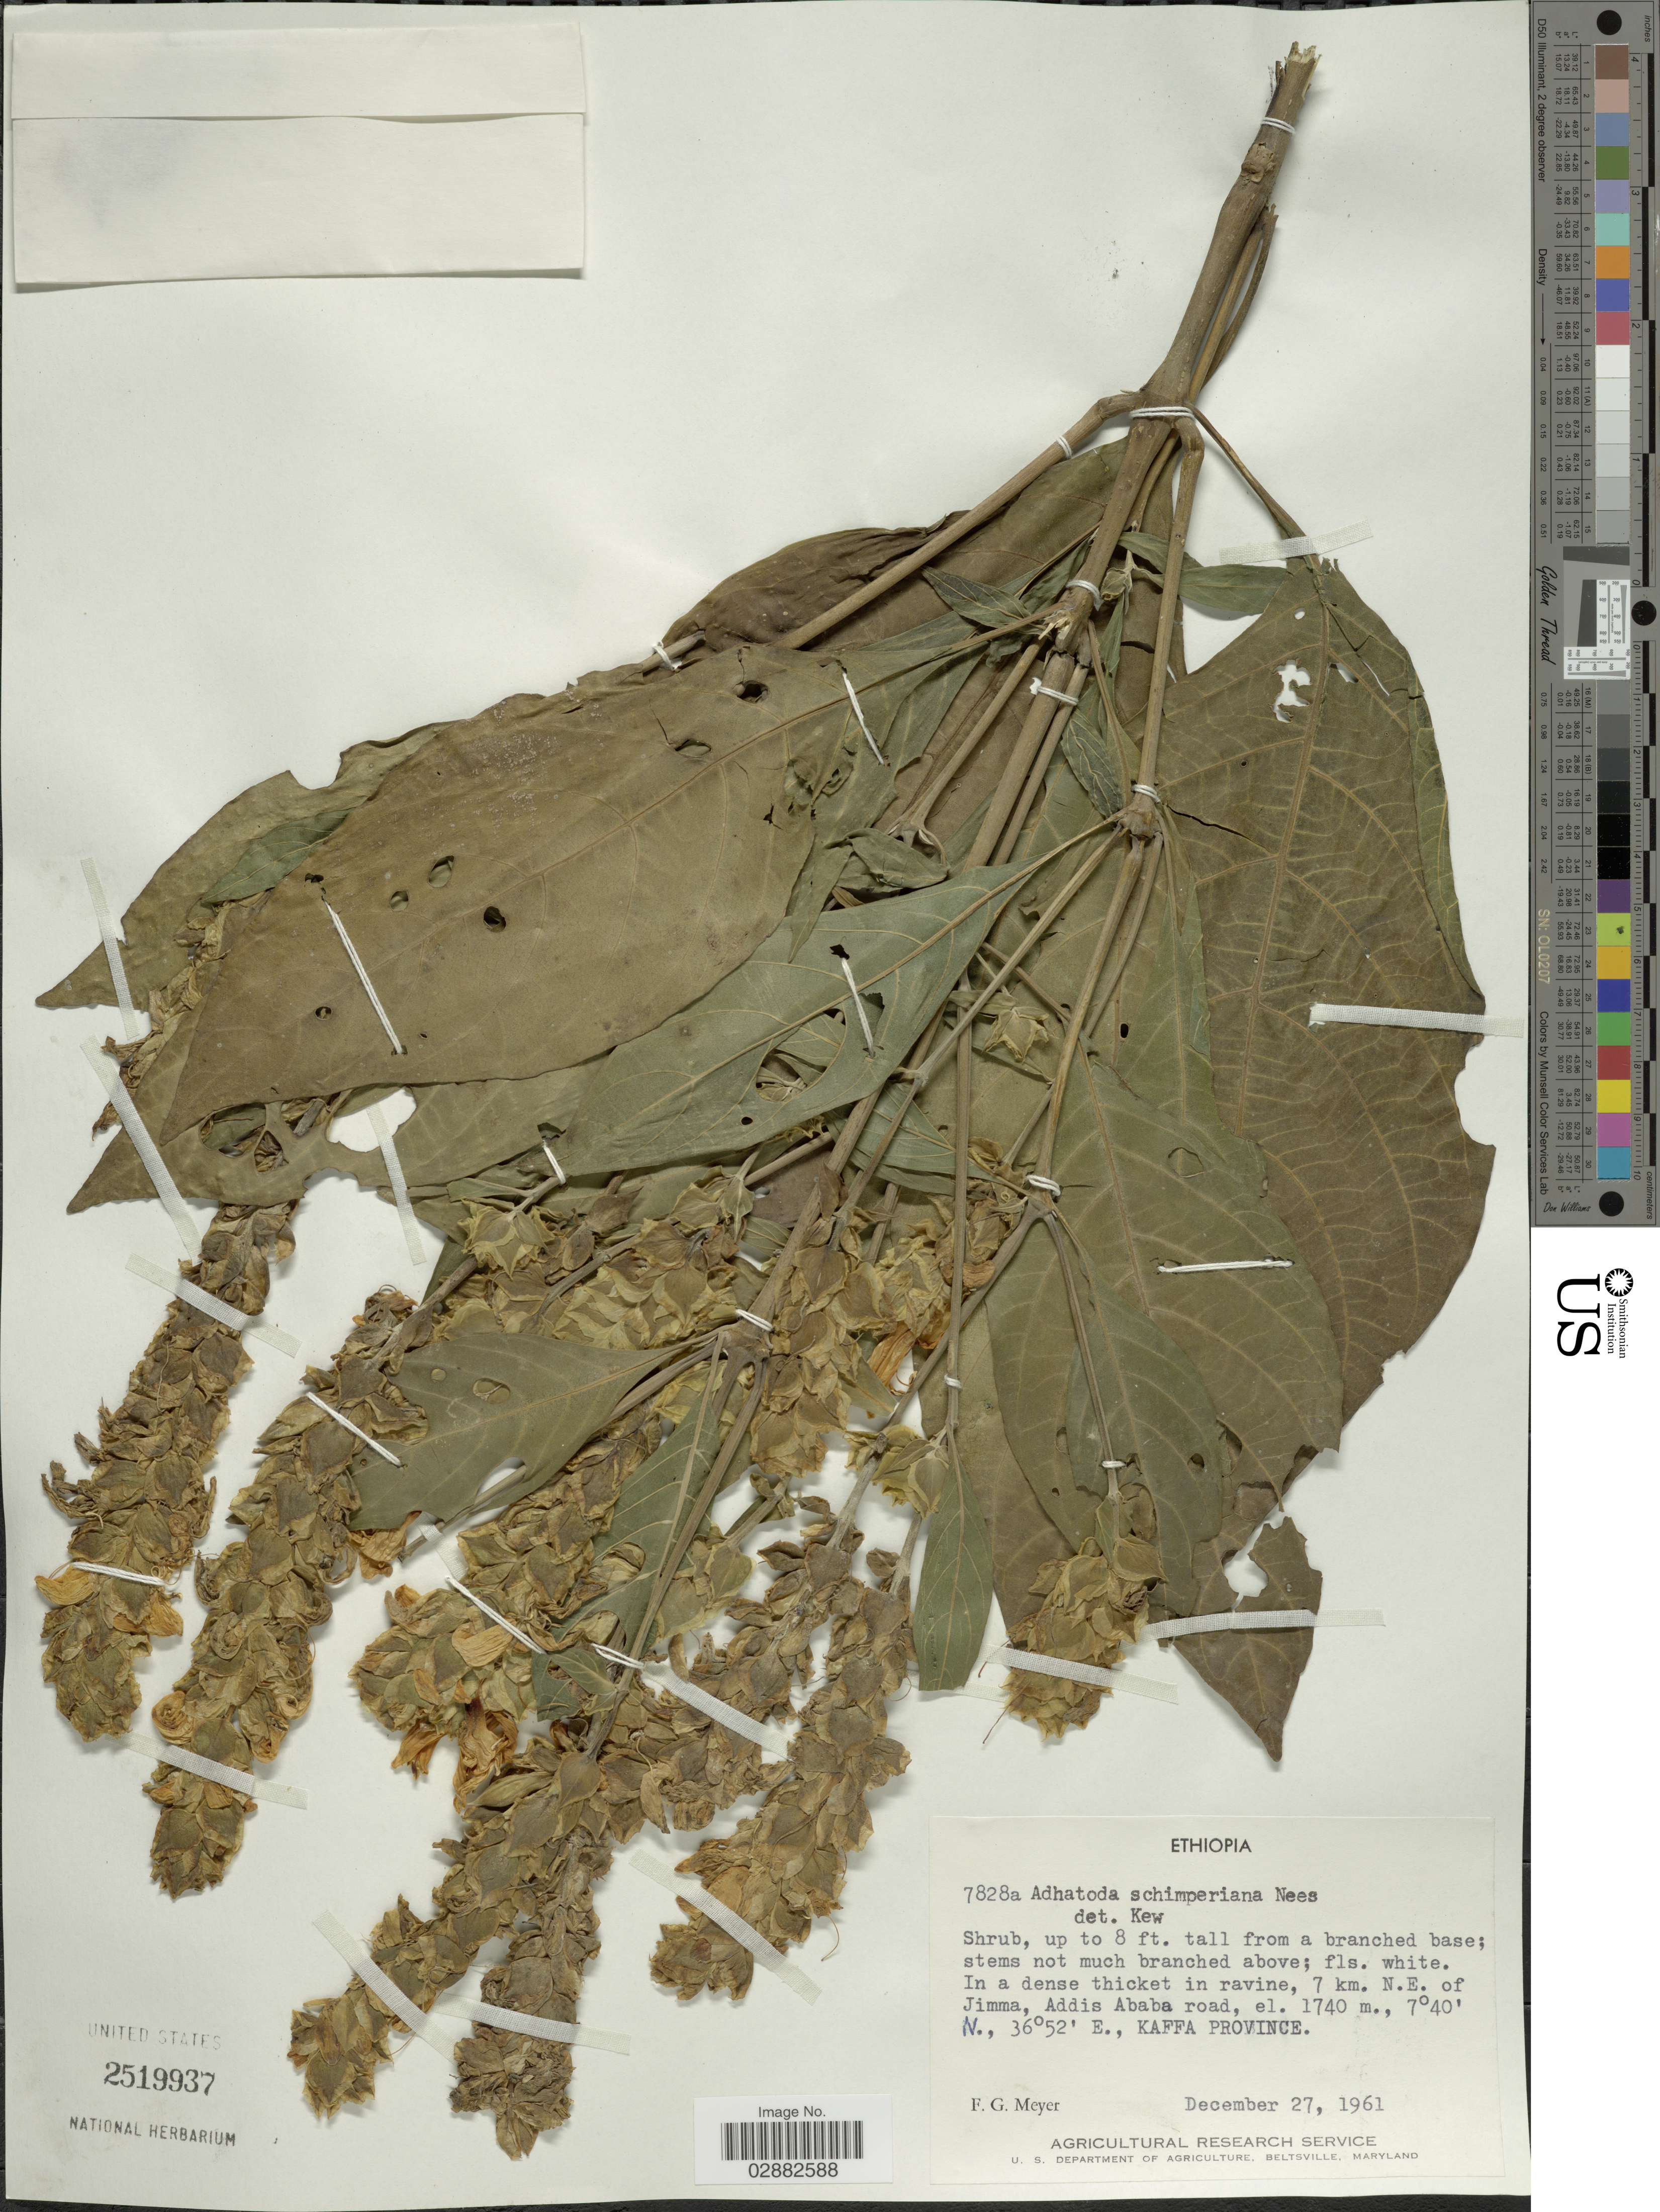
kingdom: Plantae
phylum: Tracheophyta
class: Magnoliopsida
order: Lamiales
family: Acanthaceae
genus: Justicia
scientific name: Justicia schimperiana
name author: (Hochst. ex Nees) T. Anderson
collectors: F. G. Meyer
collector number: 7828a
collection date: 1961-12-27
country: Ethiopia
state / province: Addis Ababa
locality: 7 km. N.E. of Jimma, Addis Ababa road, Kaffa Province.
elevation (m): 1740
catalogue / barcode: US 2519937